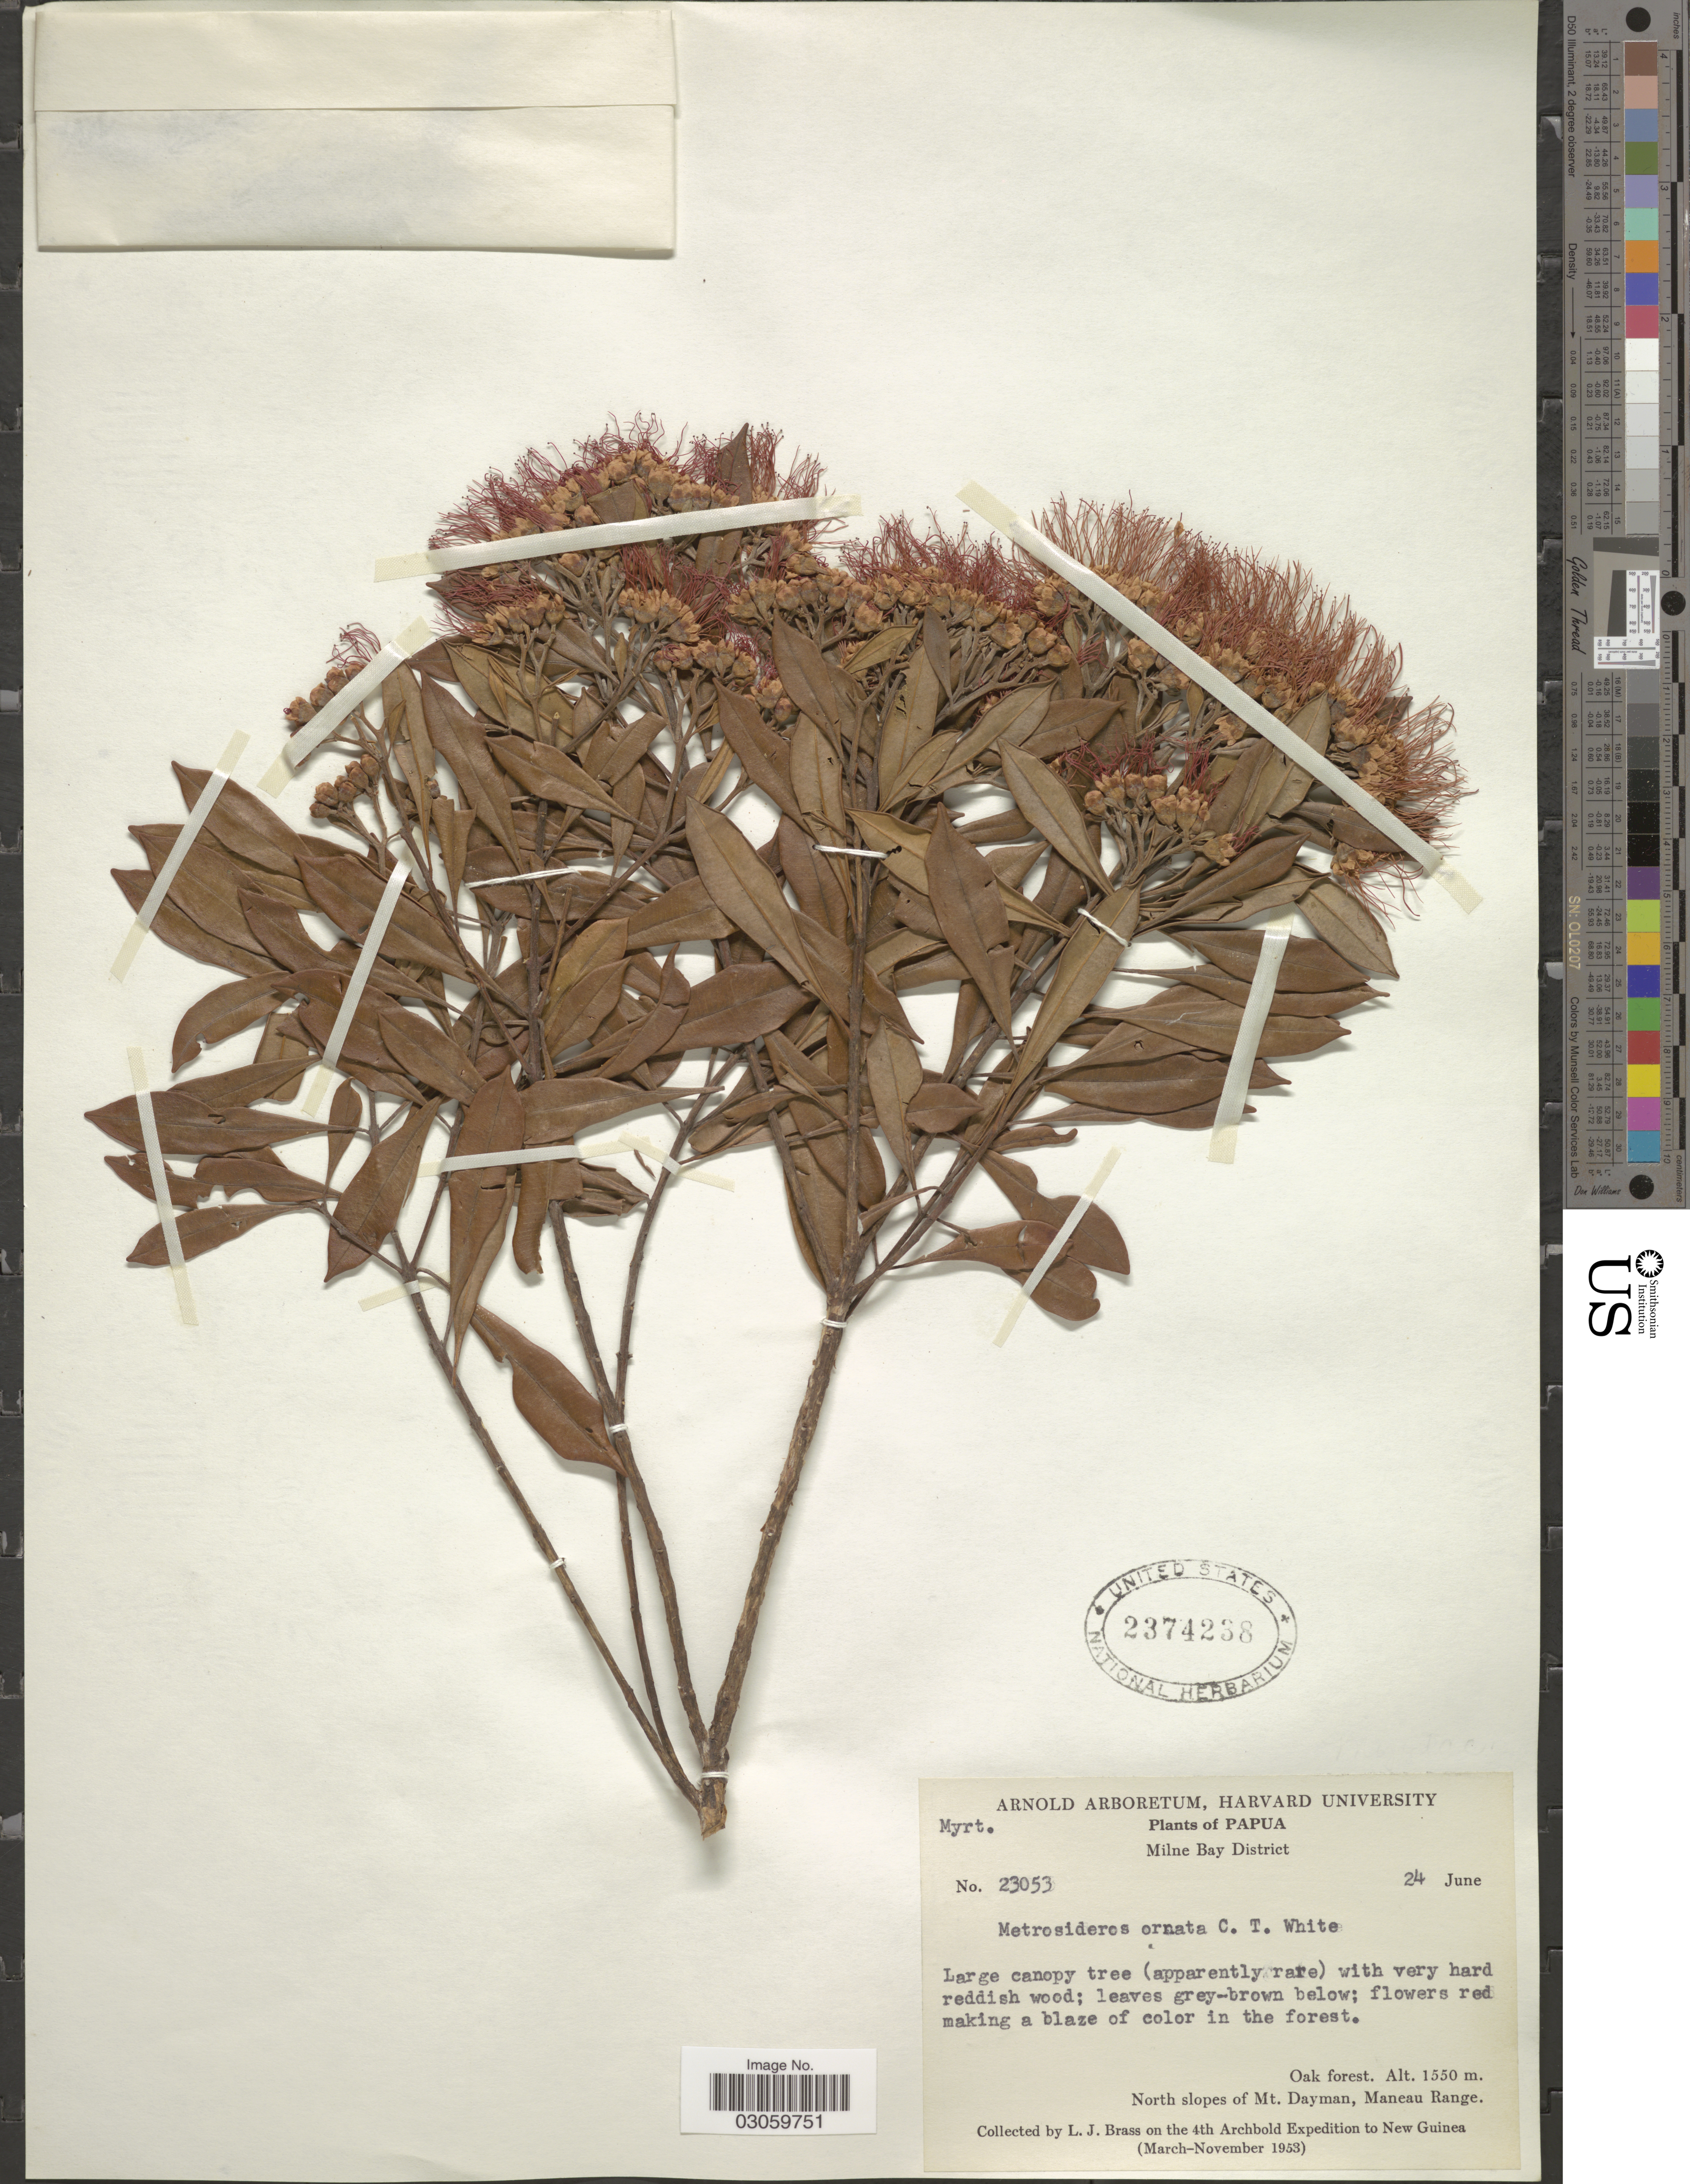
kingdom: Plantae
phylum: Tracheophyta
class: Magnoliopsida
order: Myrtales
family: Myrtaceae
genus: Metrosideros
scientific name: Metrosideros ornata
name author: C.T. White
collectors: L. J. Brass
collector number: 23053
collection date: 1953-06-24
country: Papua New Guinea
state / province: Milne Bay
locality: Papua. Milne Bay District. Oak forest. North slopes of Mt. Dayman, Maneau Range.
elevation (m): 1550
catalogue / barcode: US 2374238